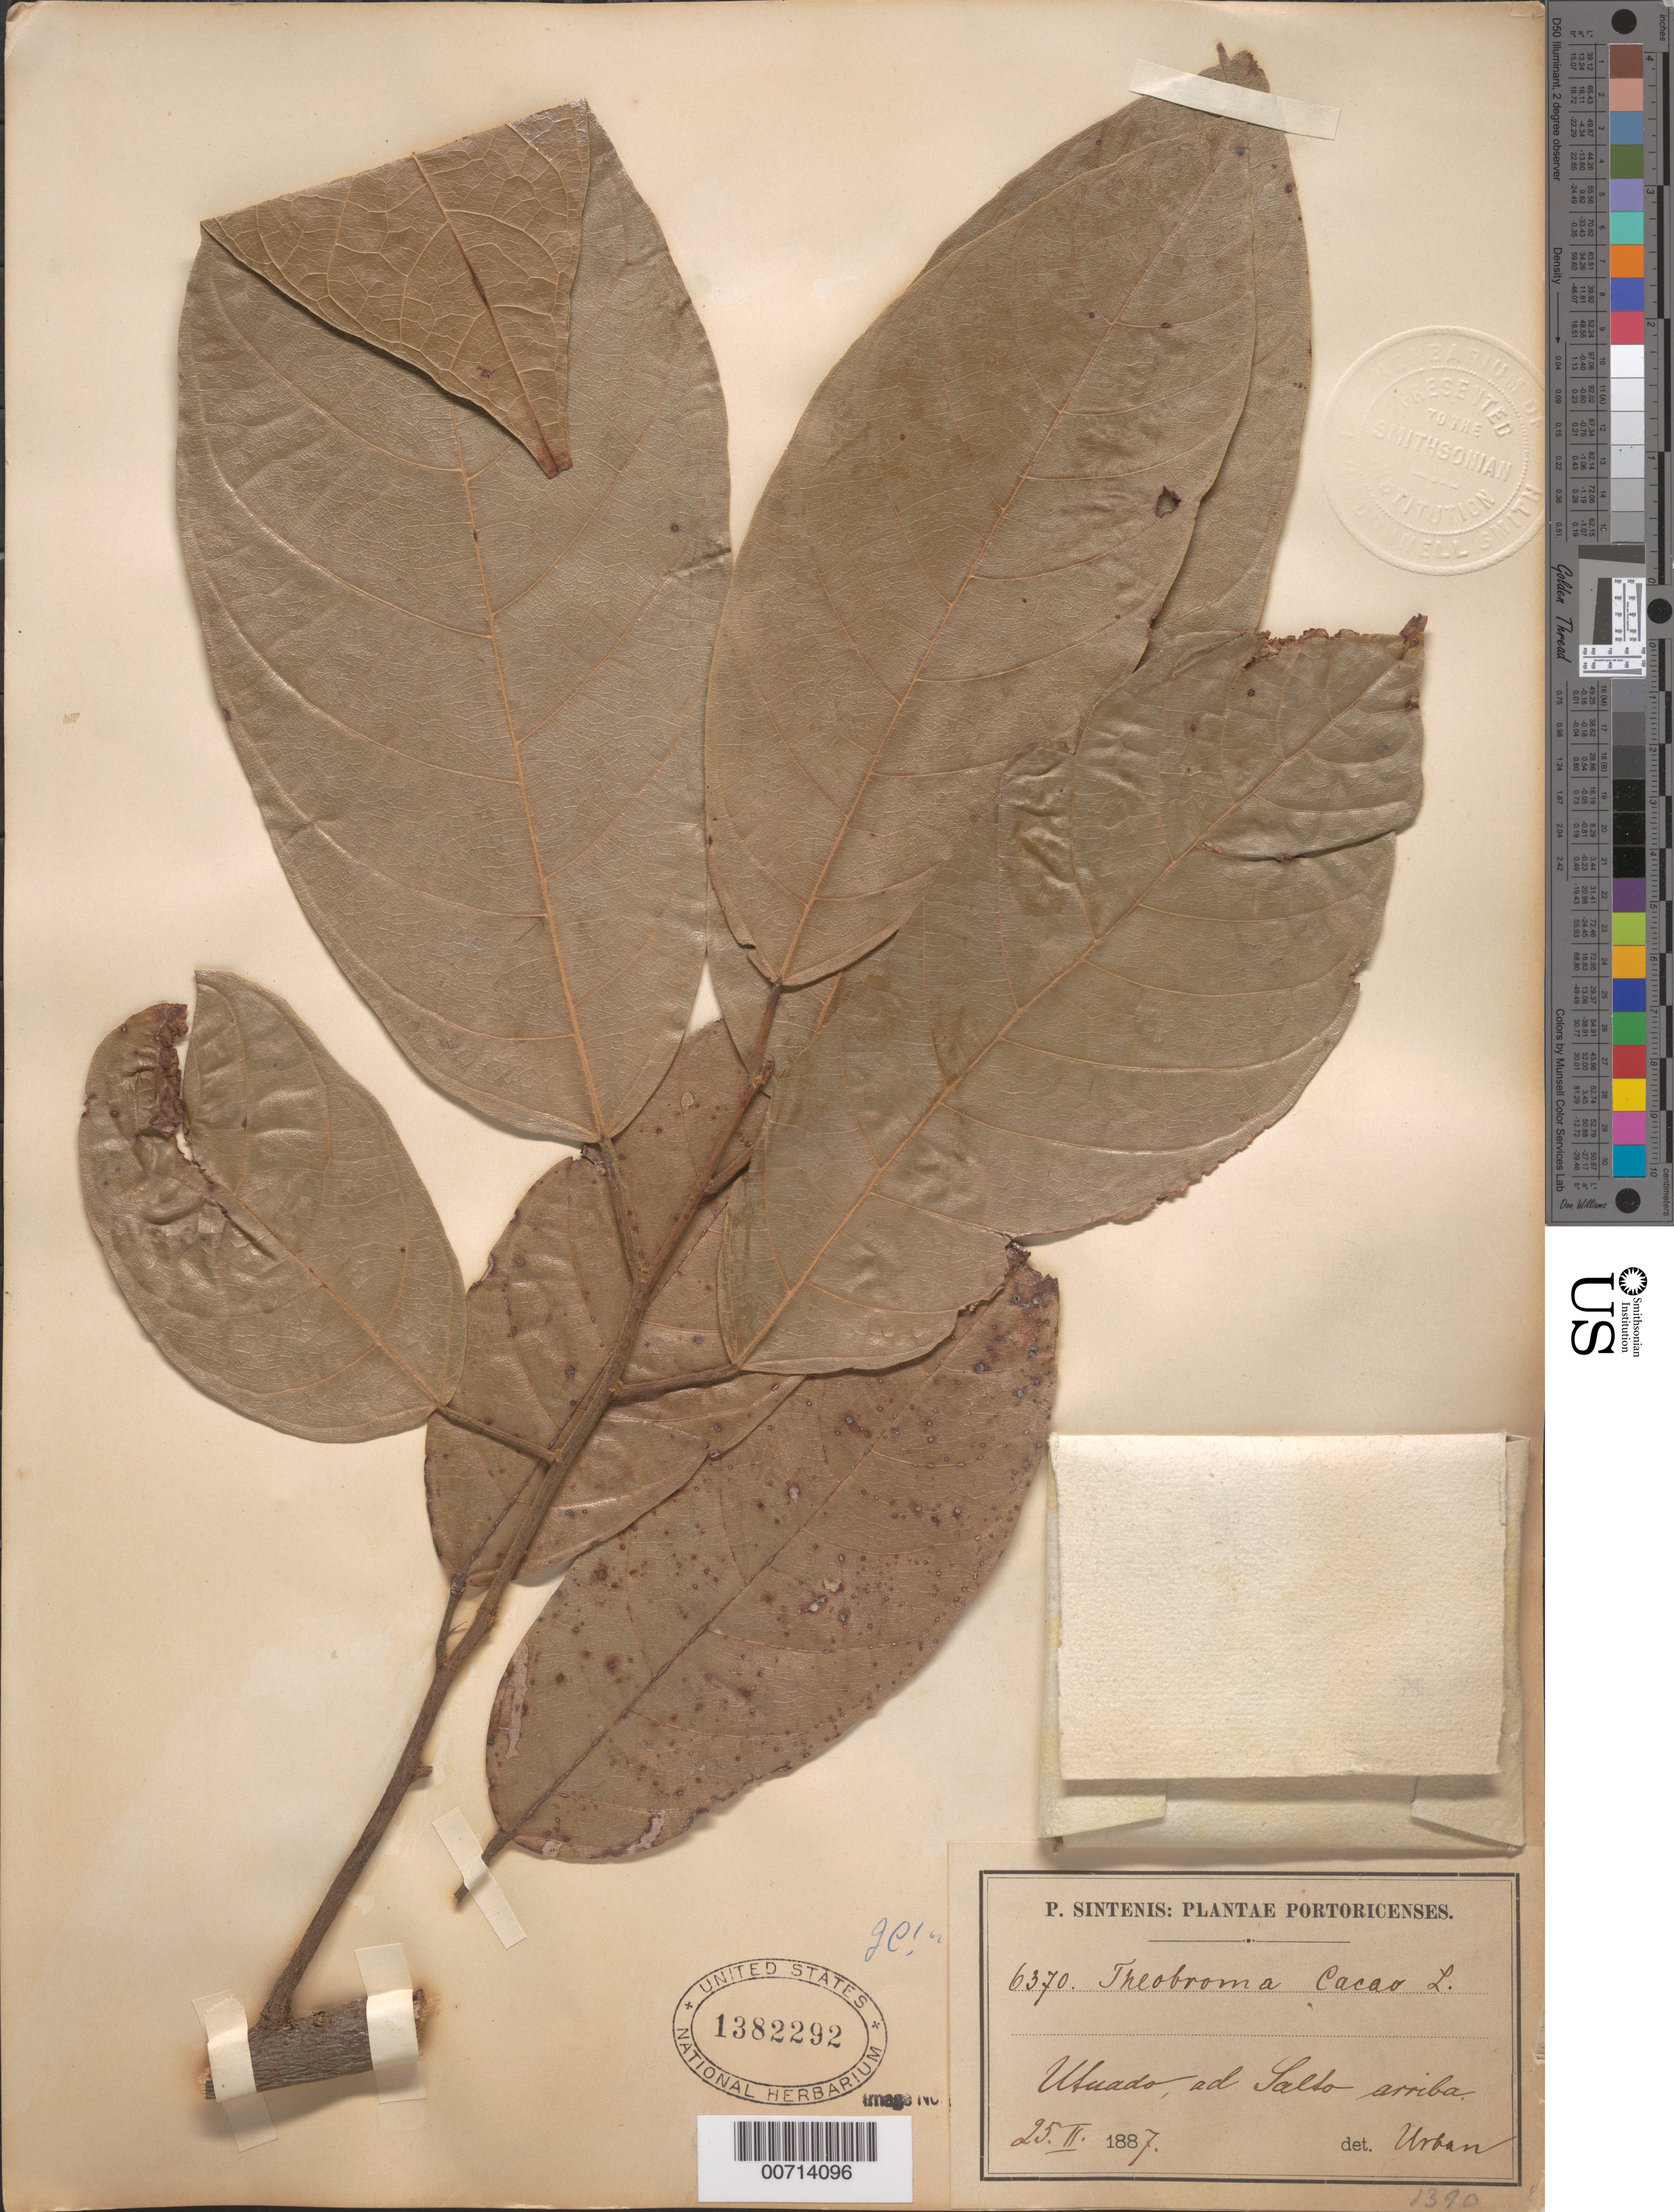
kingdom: Plantae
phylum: Tracheophyta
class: Magnoliopsida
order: Malvales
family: Malvaceae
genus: Theobroma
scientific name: Theobroma cacao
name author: L.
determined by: Urban, Ignatz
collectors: P. Sintenis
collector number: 6370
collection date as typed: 25 Feb 1887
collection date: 1887-02-25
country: Puerto Rico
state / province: Utuado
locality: Utuado, ad Salbo arriba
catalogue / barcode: US 1382292